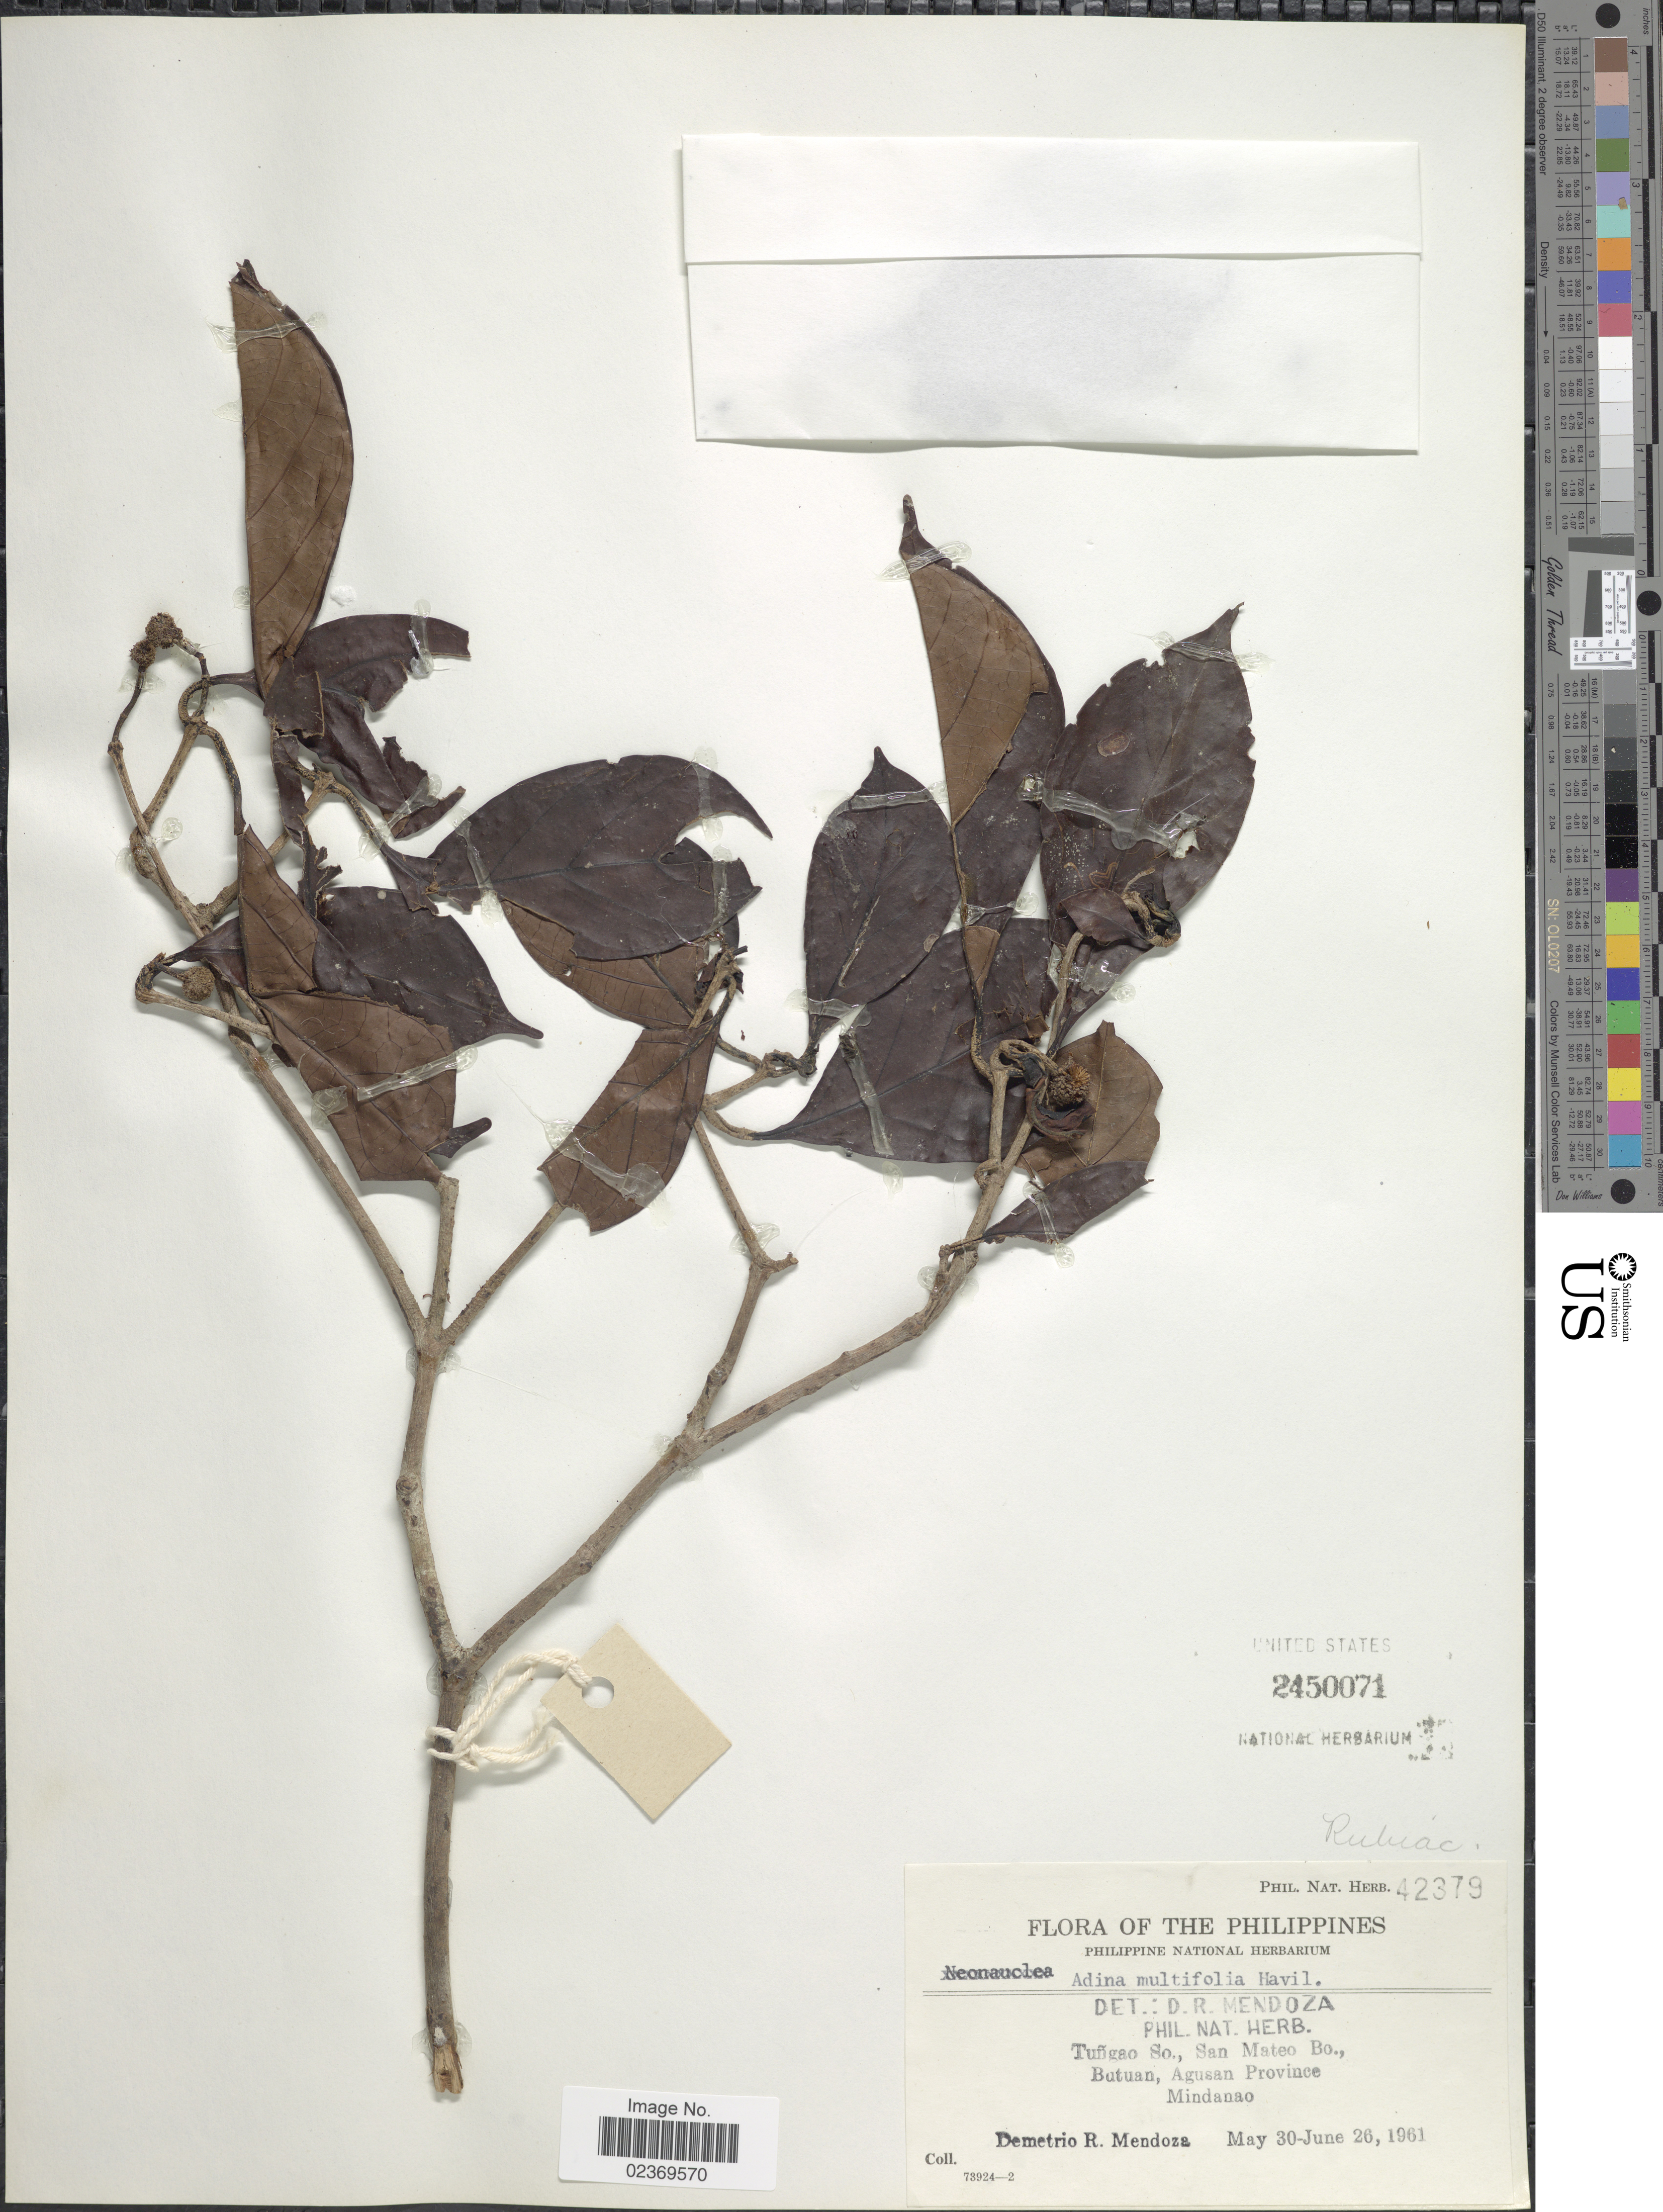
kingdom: Plantae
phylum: Tracheophyta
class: Magnoliopsida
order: Gentianales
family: Rubiaceae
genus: Adina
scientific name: Adina multifolia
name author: Havil.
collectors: D. Mendoza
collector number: Phil. Nat. Herb. 42379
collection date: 1961-05-30/1961-06-26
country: Philippines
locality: Tungao, So., San Mateo Bo., Butuan, Agusan Province, Mindanao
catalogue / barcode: US 2450071